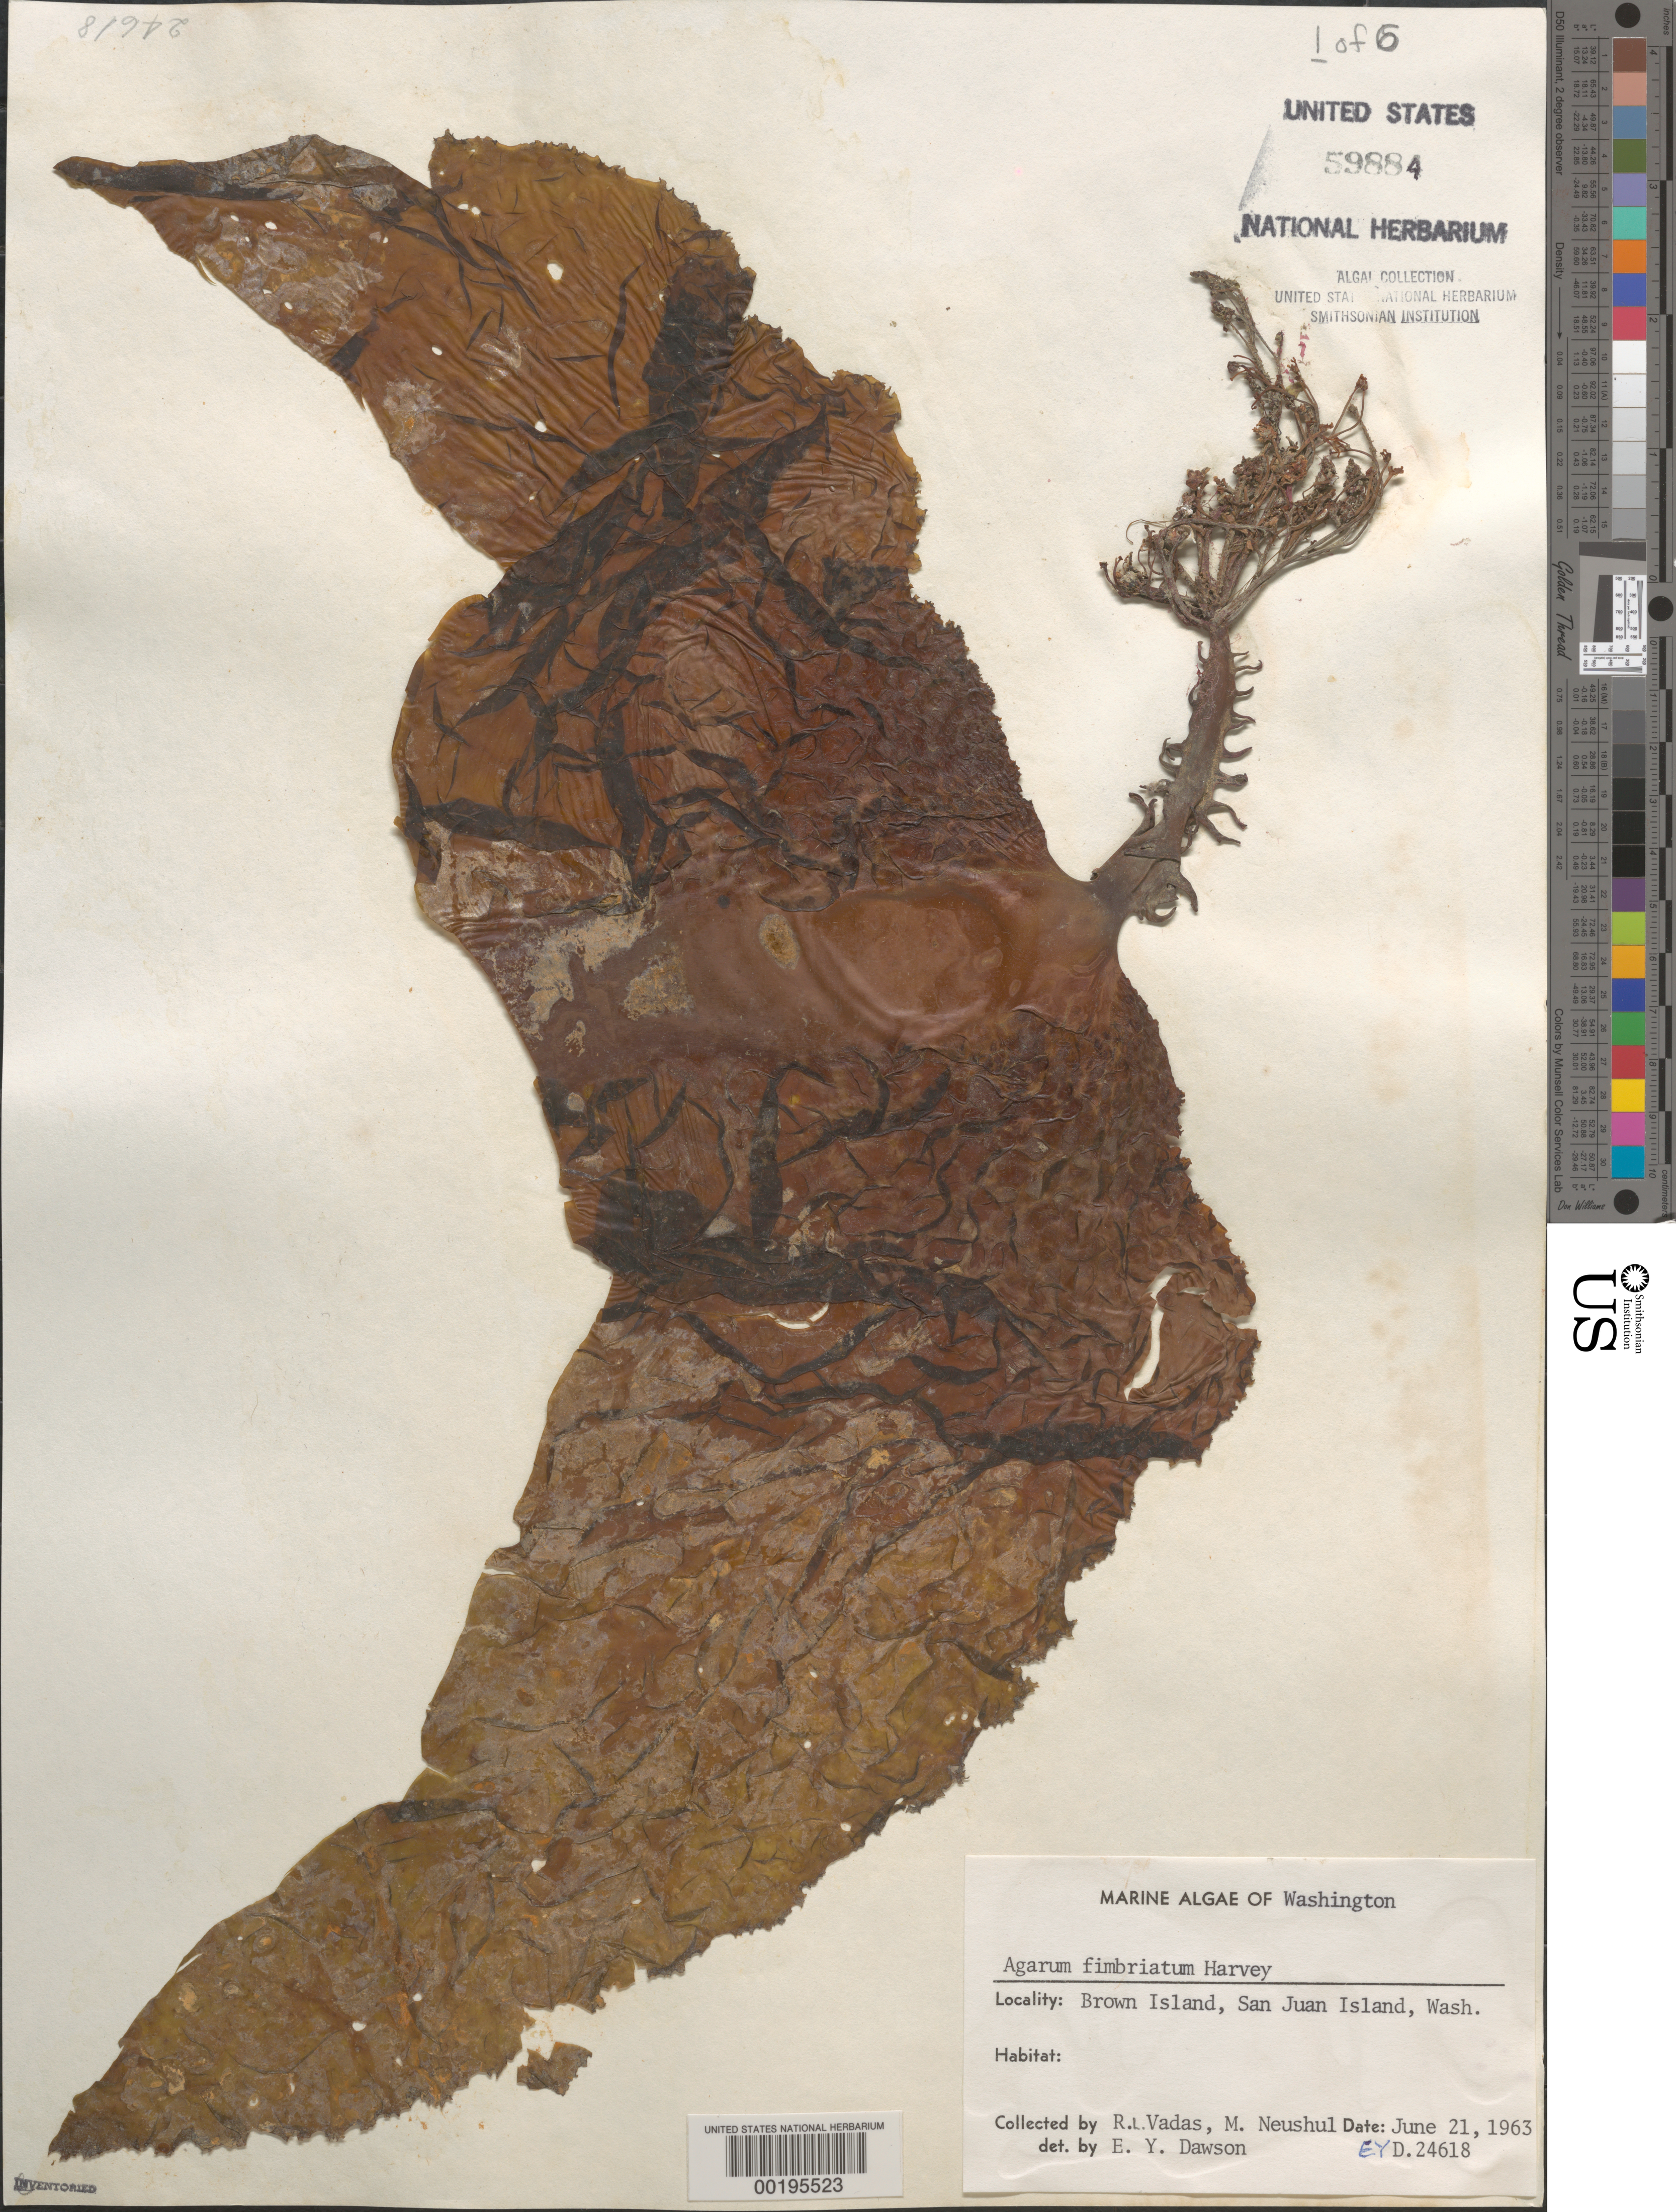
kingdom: Chromista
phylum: Ochrophyta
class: Phaeophyceae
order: Laminariales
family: Agaraceae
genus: Neoagarum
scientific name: Neoagarum fimbriatum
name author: (Harvey) H.Kawai & Hanyuda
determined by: Algae name updating Project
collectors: R. Vadas & M. Neushul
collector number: EYD 24618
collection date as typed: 21 Jun 1963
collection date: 1963-06-21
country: United States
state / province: Washington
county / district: San Juan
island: Brown Island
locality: Near San Juan Island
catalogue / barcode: US 59884